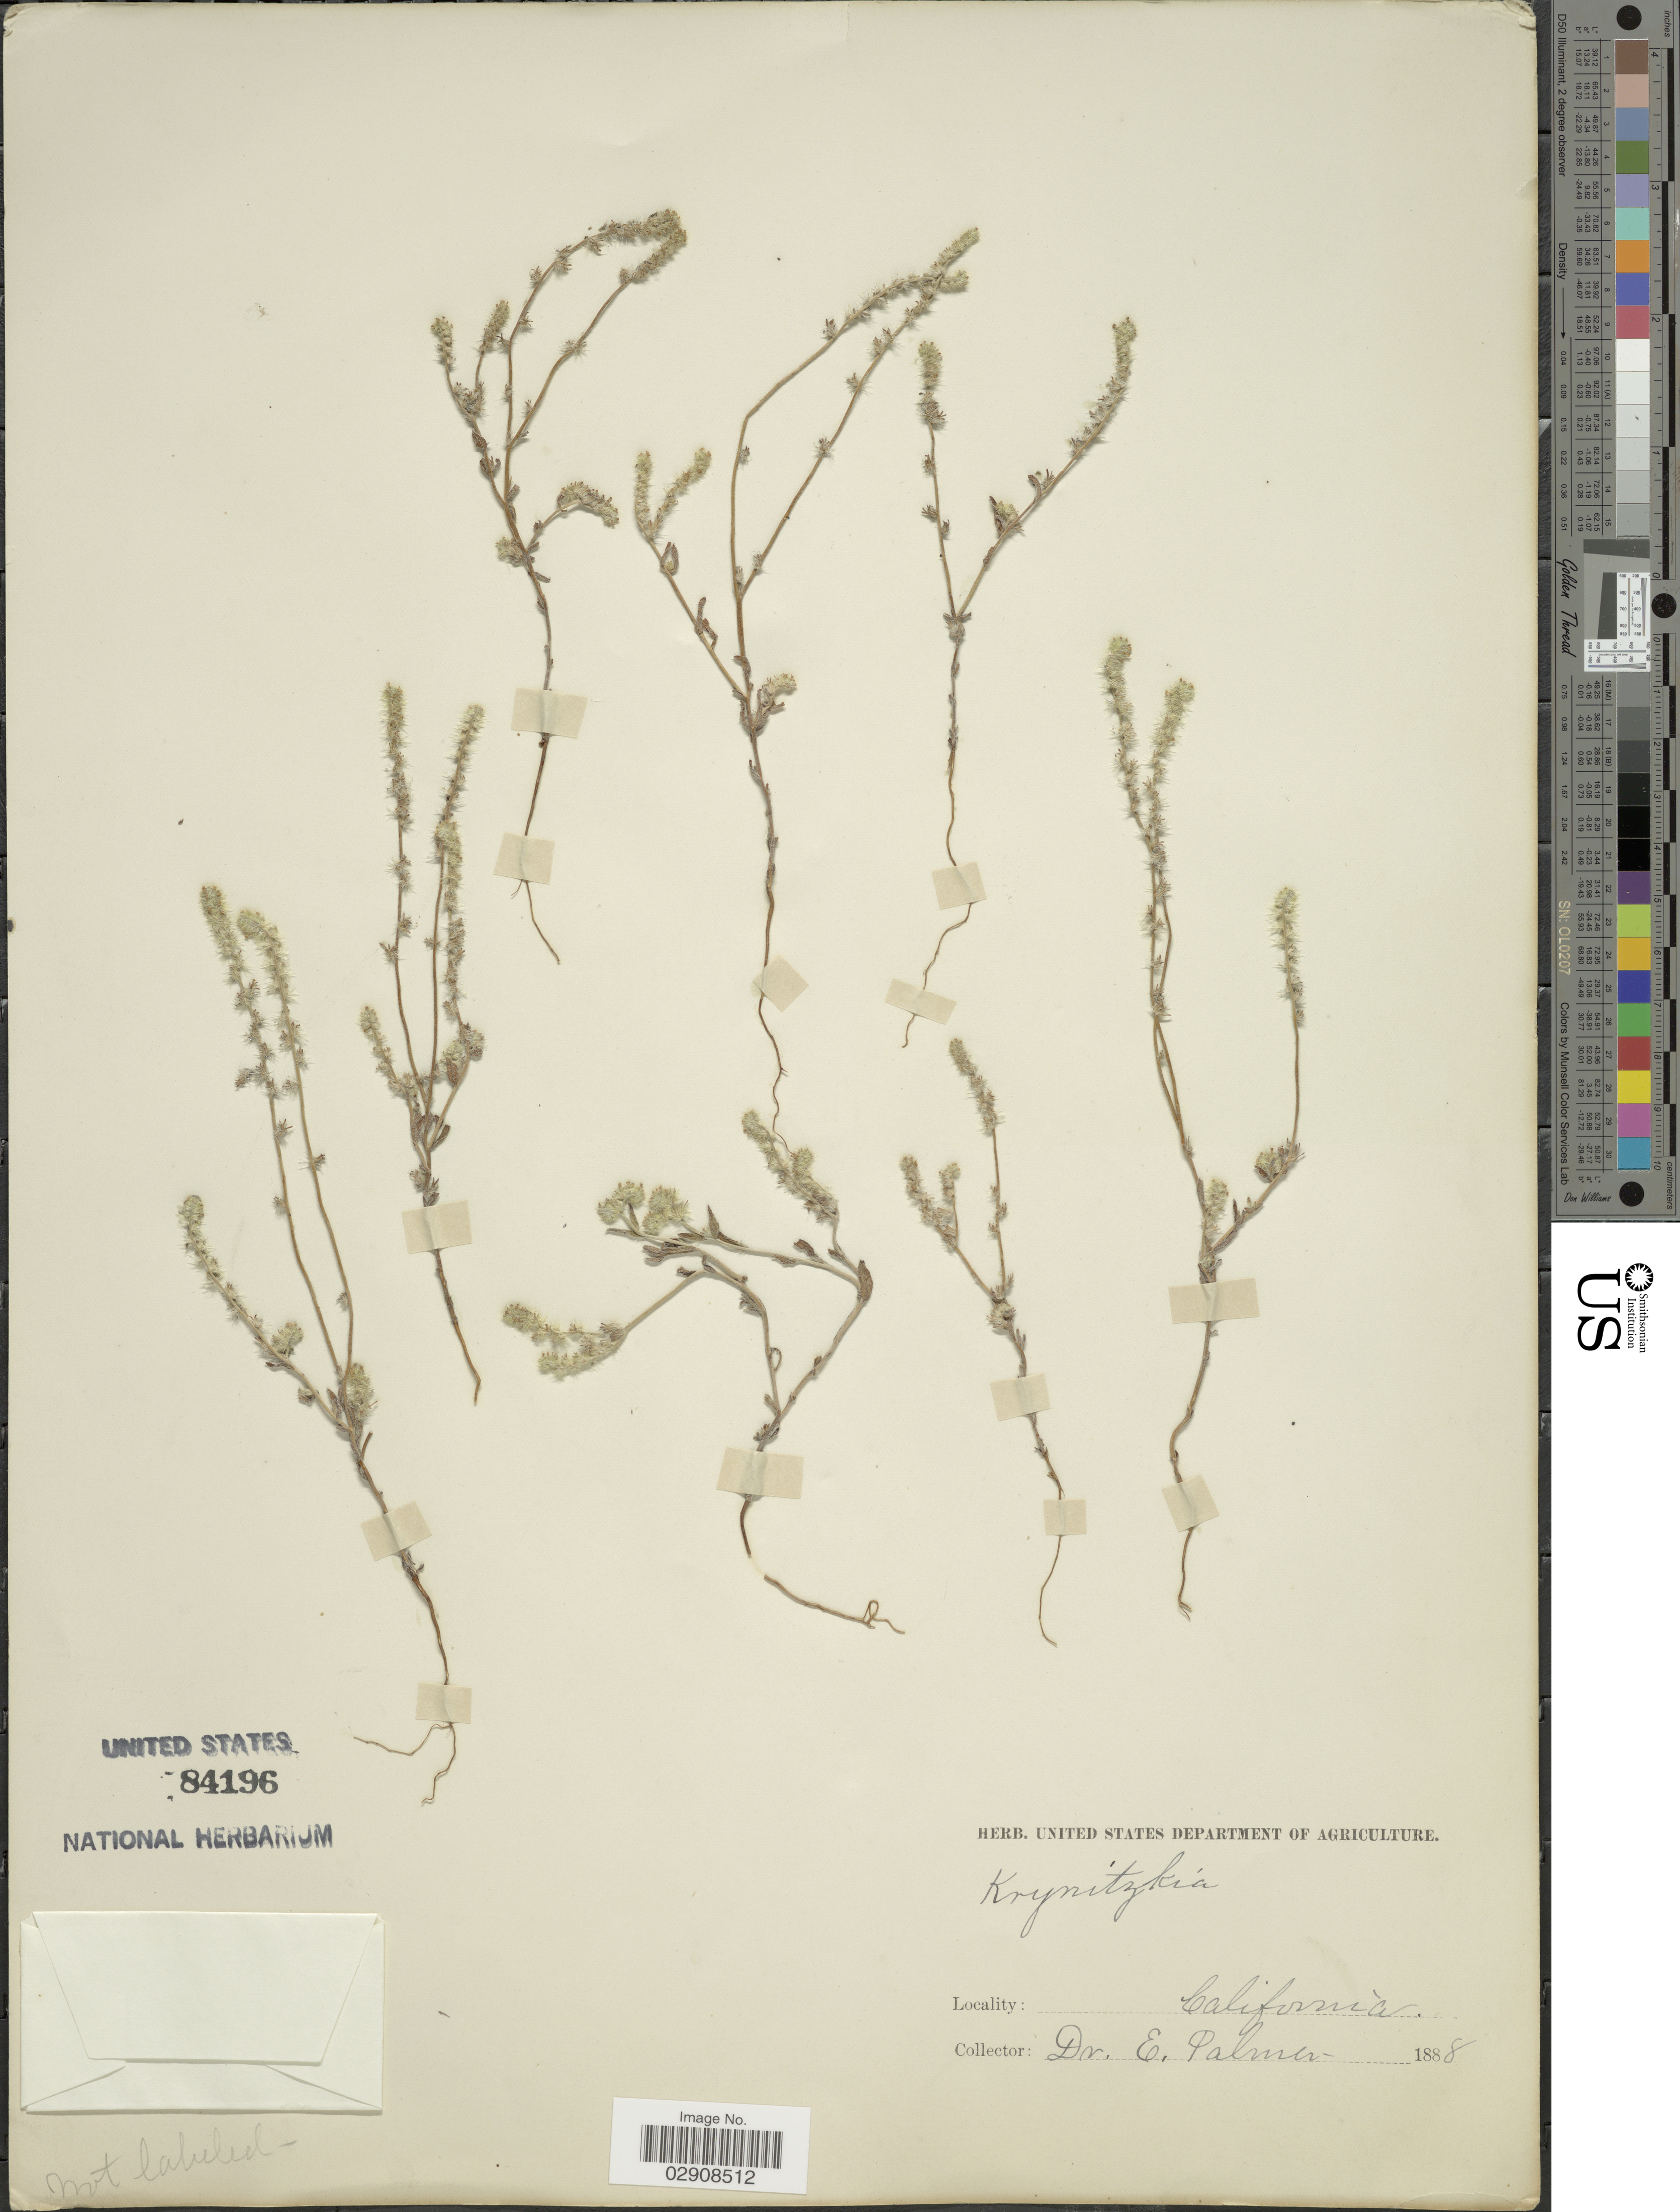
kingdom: Plantae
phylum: Tracheophyta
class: Magnoliopsida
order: Boraginales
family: Boraginaceae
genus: Cryptantha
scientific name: Cryptantha sp.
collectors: E. Palmer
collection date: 1888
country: United States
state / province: California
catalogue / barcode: US 84196